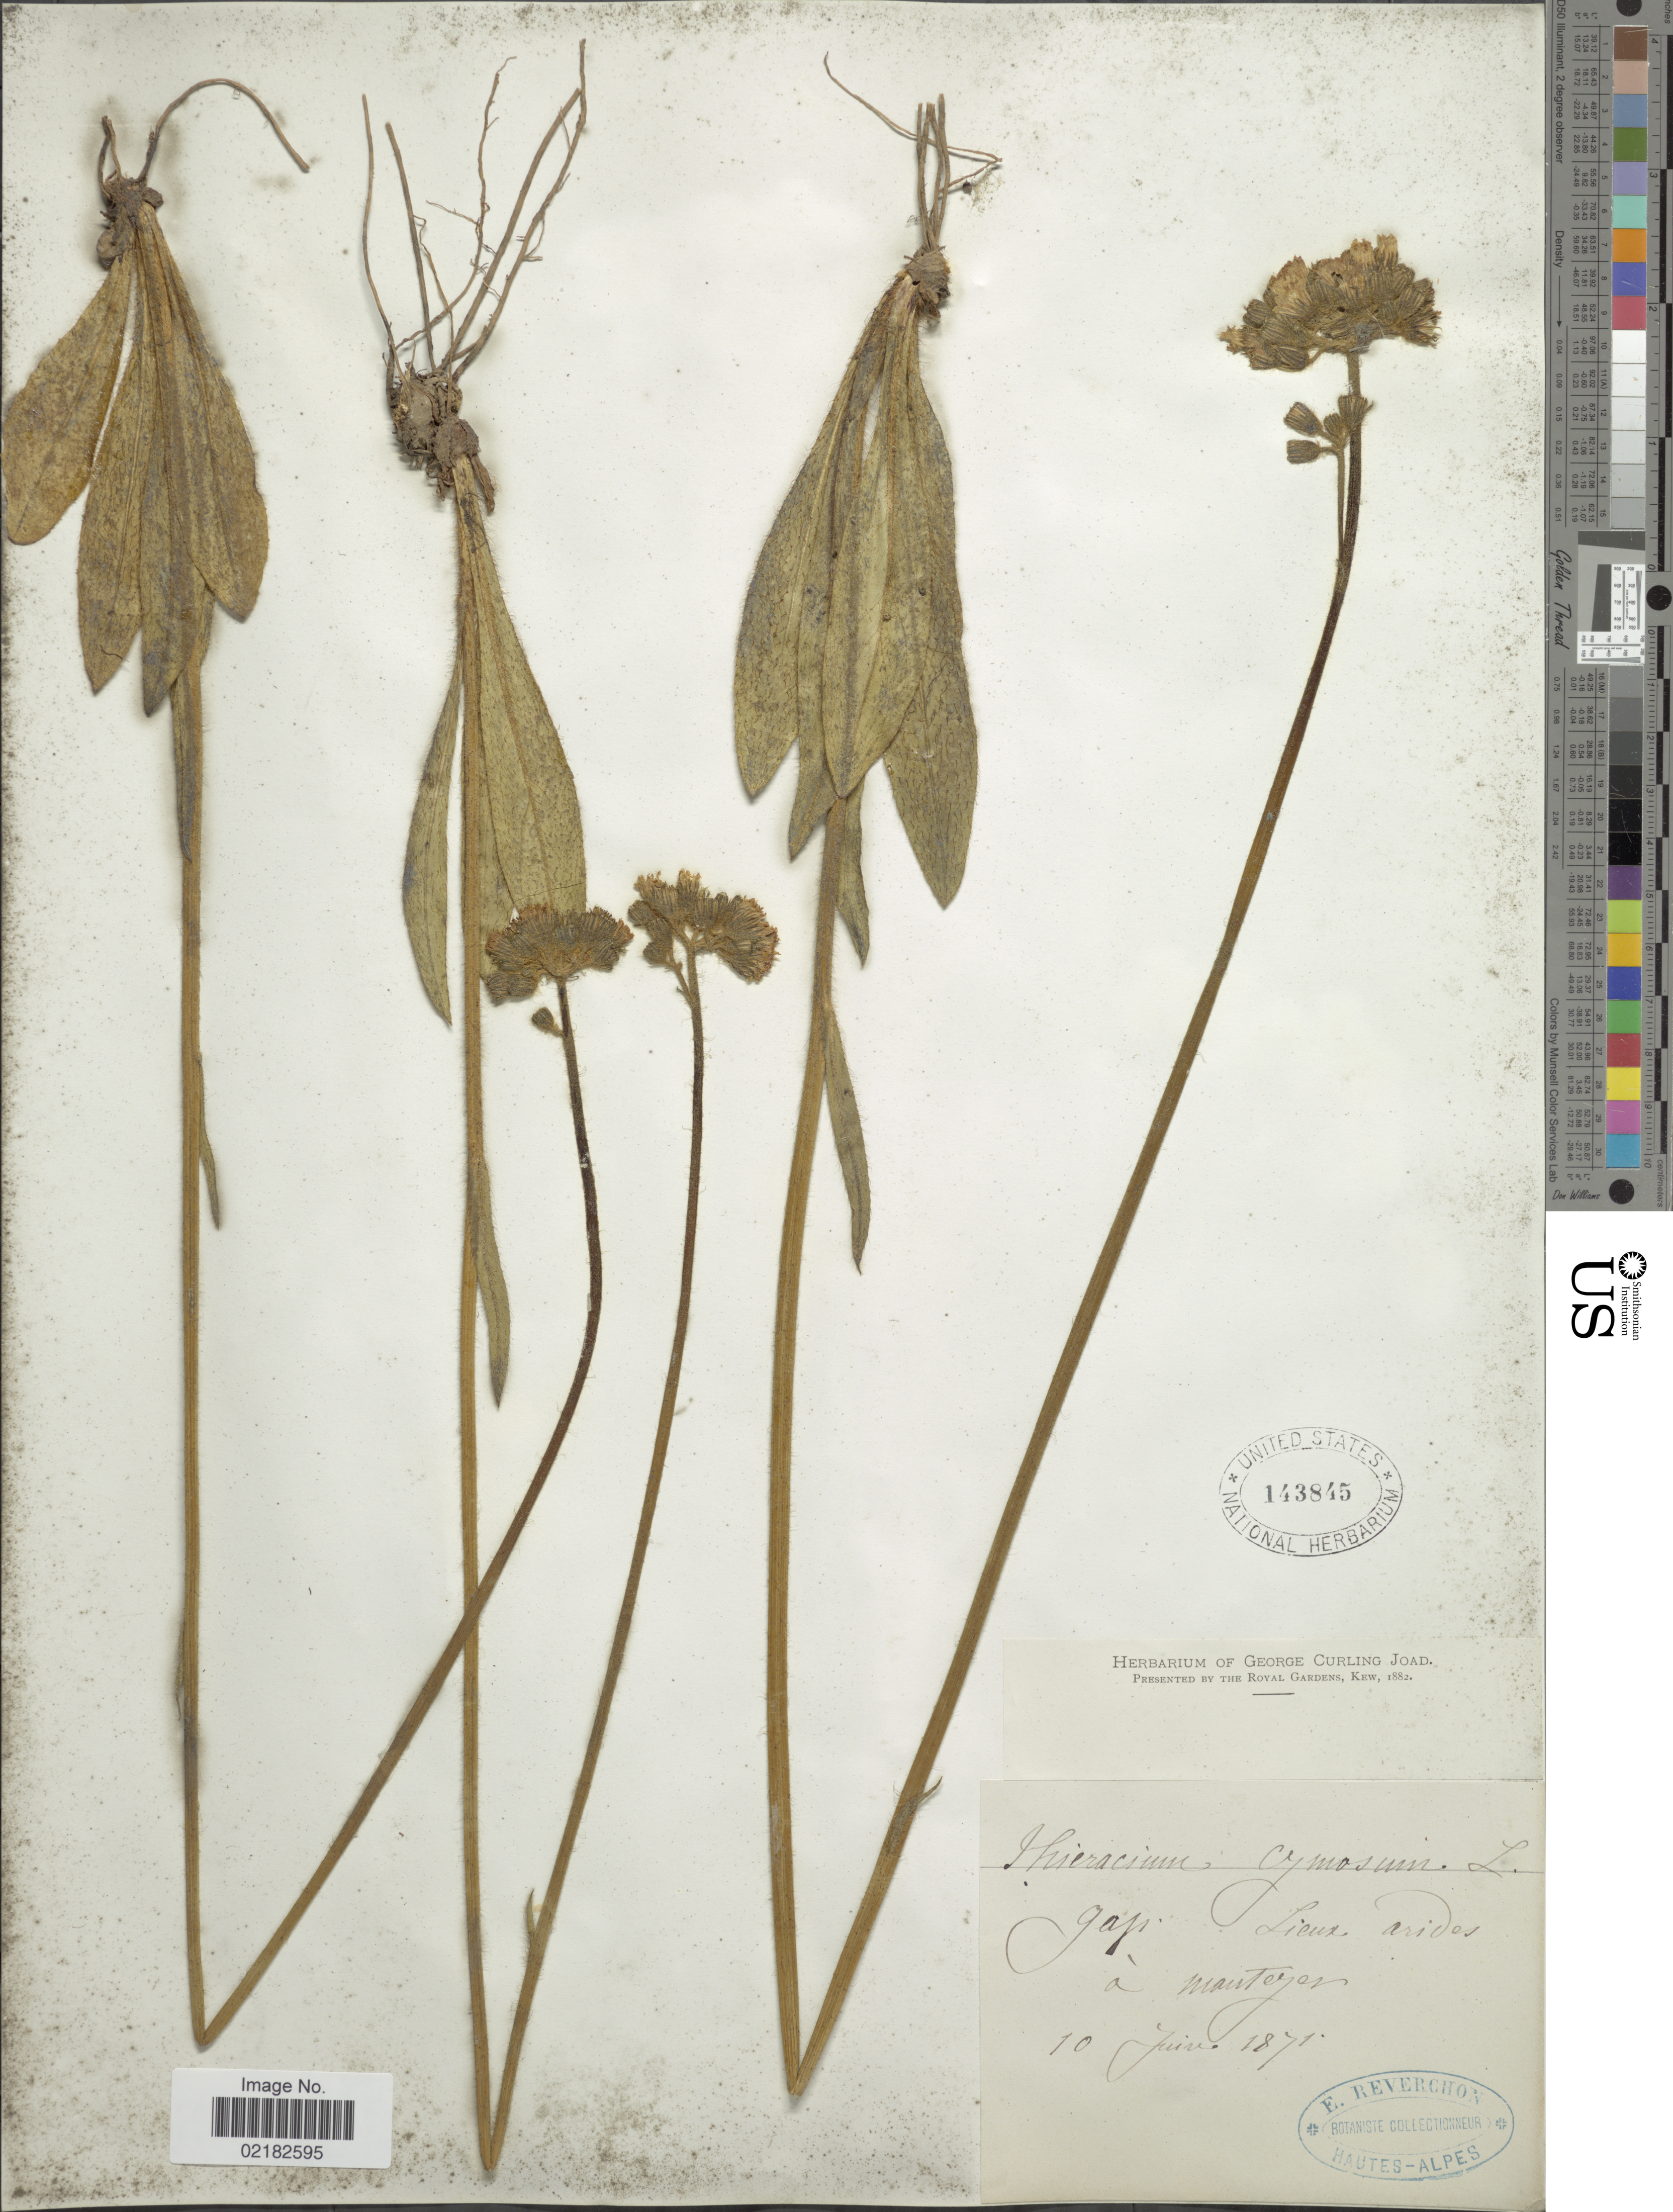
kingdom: Plantae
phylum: Tracheophyta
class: Magnoliopsida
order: Asterales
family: Asteraceae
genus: Pilosella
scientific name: Pilosella cymiflora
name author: (Näg. & Peter) S. Bräut. & Greuter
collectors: E. Reverchon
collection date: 1871-06-10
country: France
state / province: Provence-Alpes-Côte d'Azur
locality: Manteyer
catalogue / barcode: US 143845